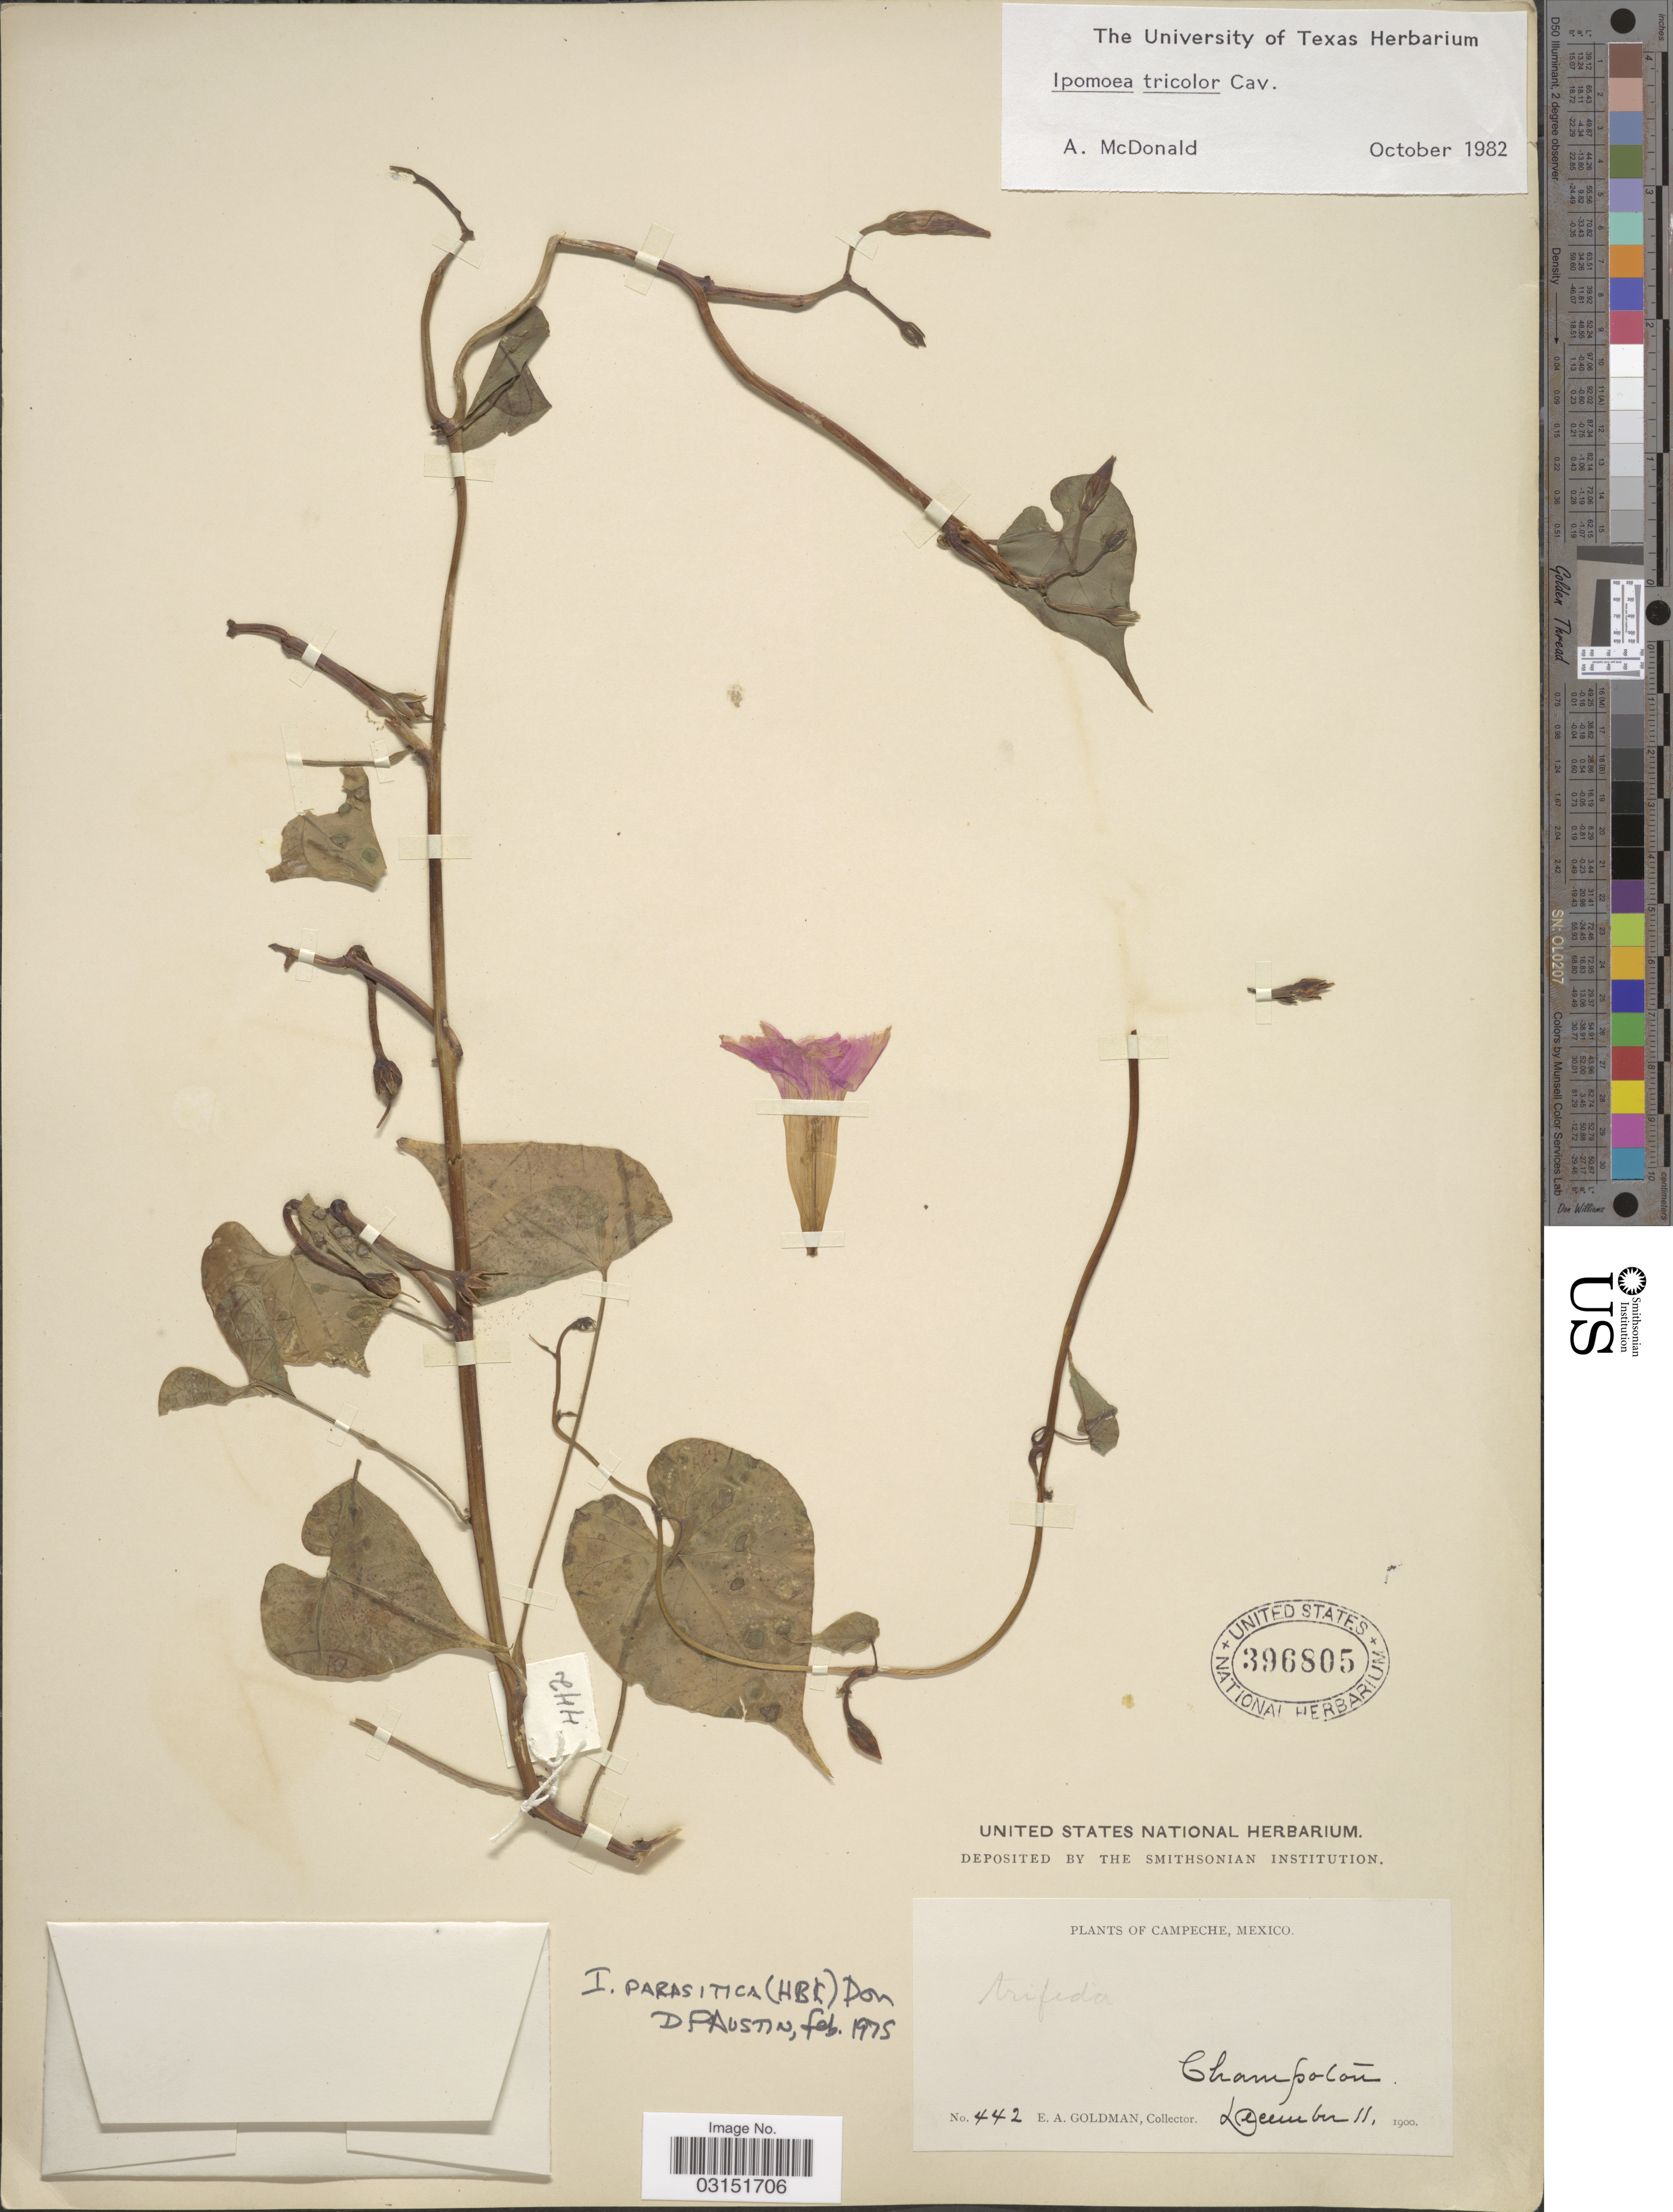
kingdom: Plantae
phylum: Tracheophyta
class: Magnoliopsida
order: Solanales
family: Convolvulaceae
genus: Ipomoea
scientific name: Ipomoea tricolor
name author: Cav.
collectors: E. A. Goldman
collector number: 442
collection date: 1900-12-11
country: Mexico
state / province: Campeche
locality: Champoton.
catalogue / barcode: US 396805